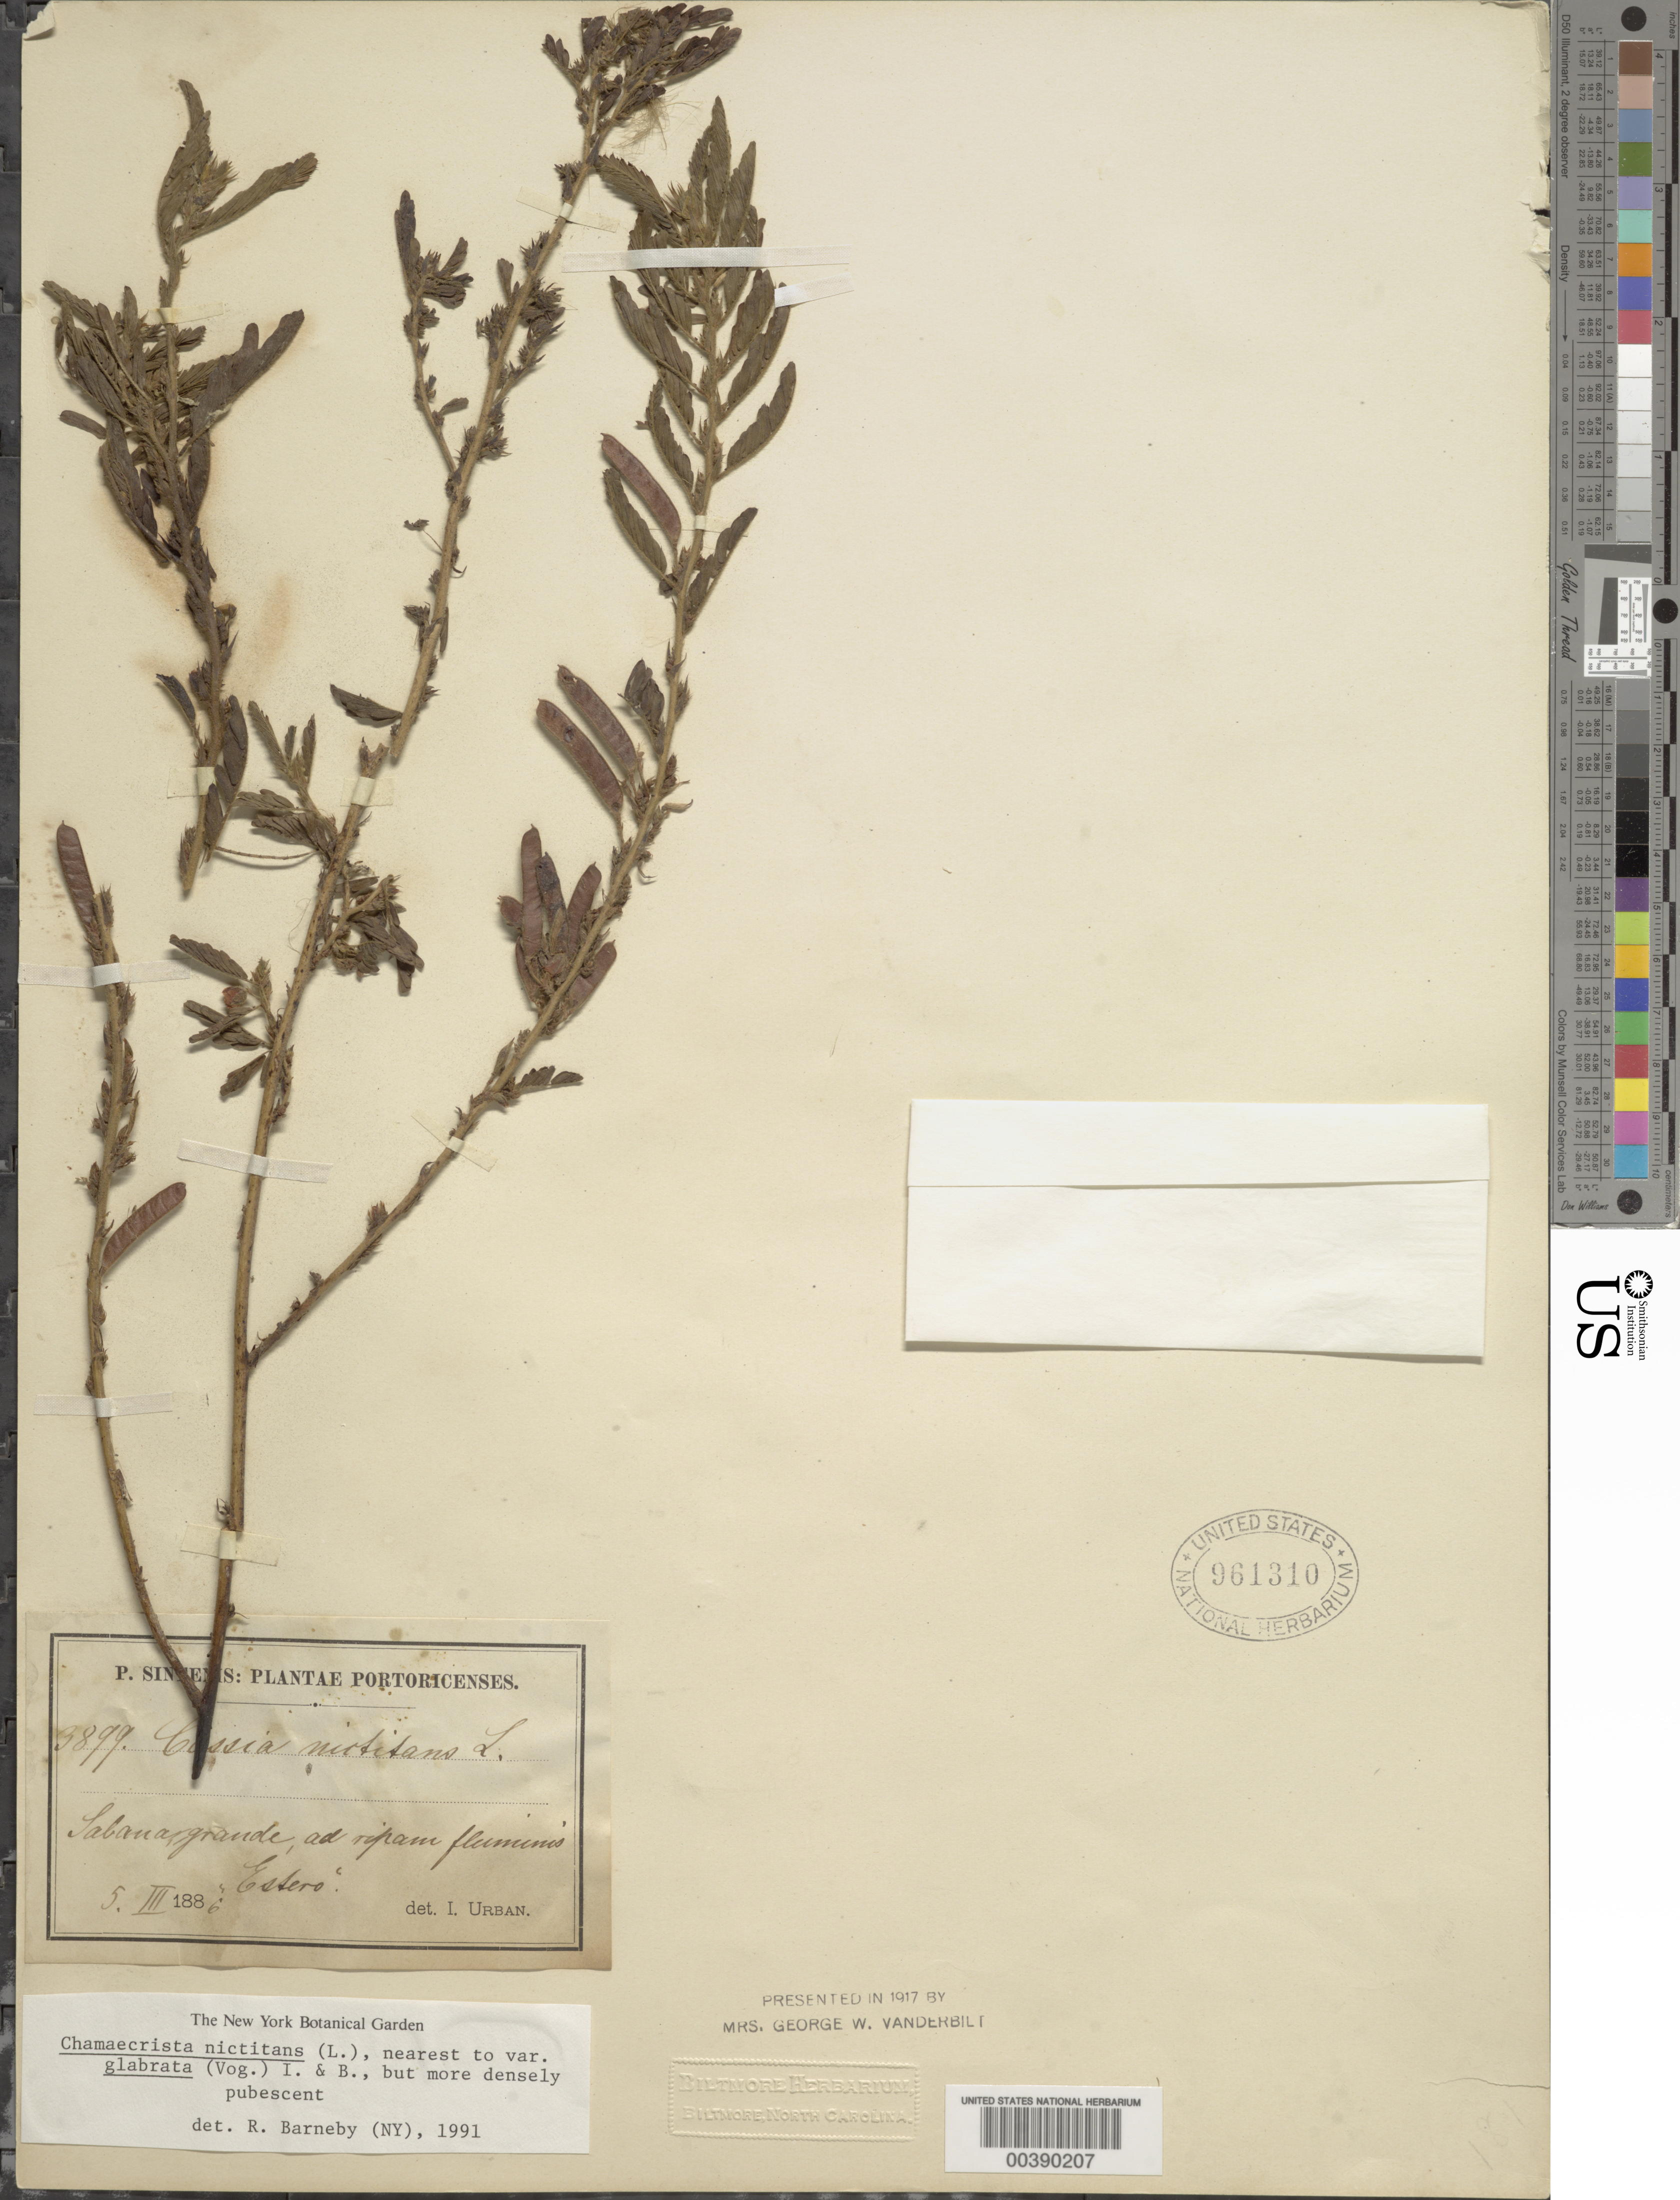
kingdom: Plantae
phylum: Tracheophyta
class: Magnoliopsida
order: Fabales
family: Fabaceae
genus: Chamaecrista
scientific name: Chamaecrista nictitans var. glabrata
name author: (Vogel) H.S. Irwin & Barneby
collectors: P. Sintenis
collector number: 3899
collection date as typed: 05 Mar 1886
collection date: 1886-03-05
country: Puerto Rico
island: Greater Antilles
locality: Sabana grande, ad ripam fluminis Estero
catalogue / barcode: US 961310